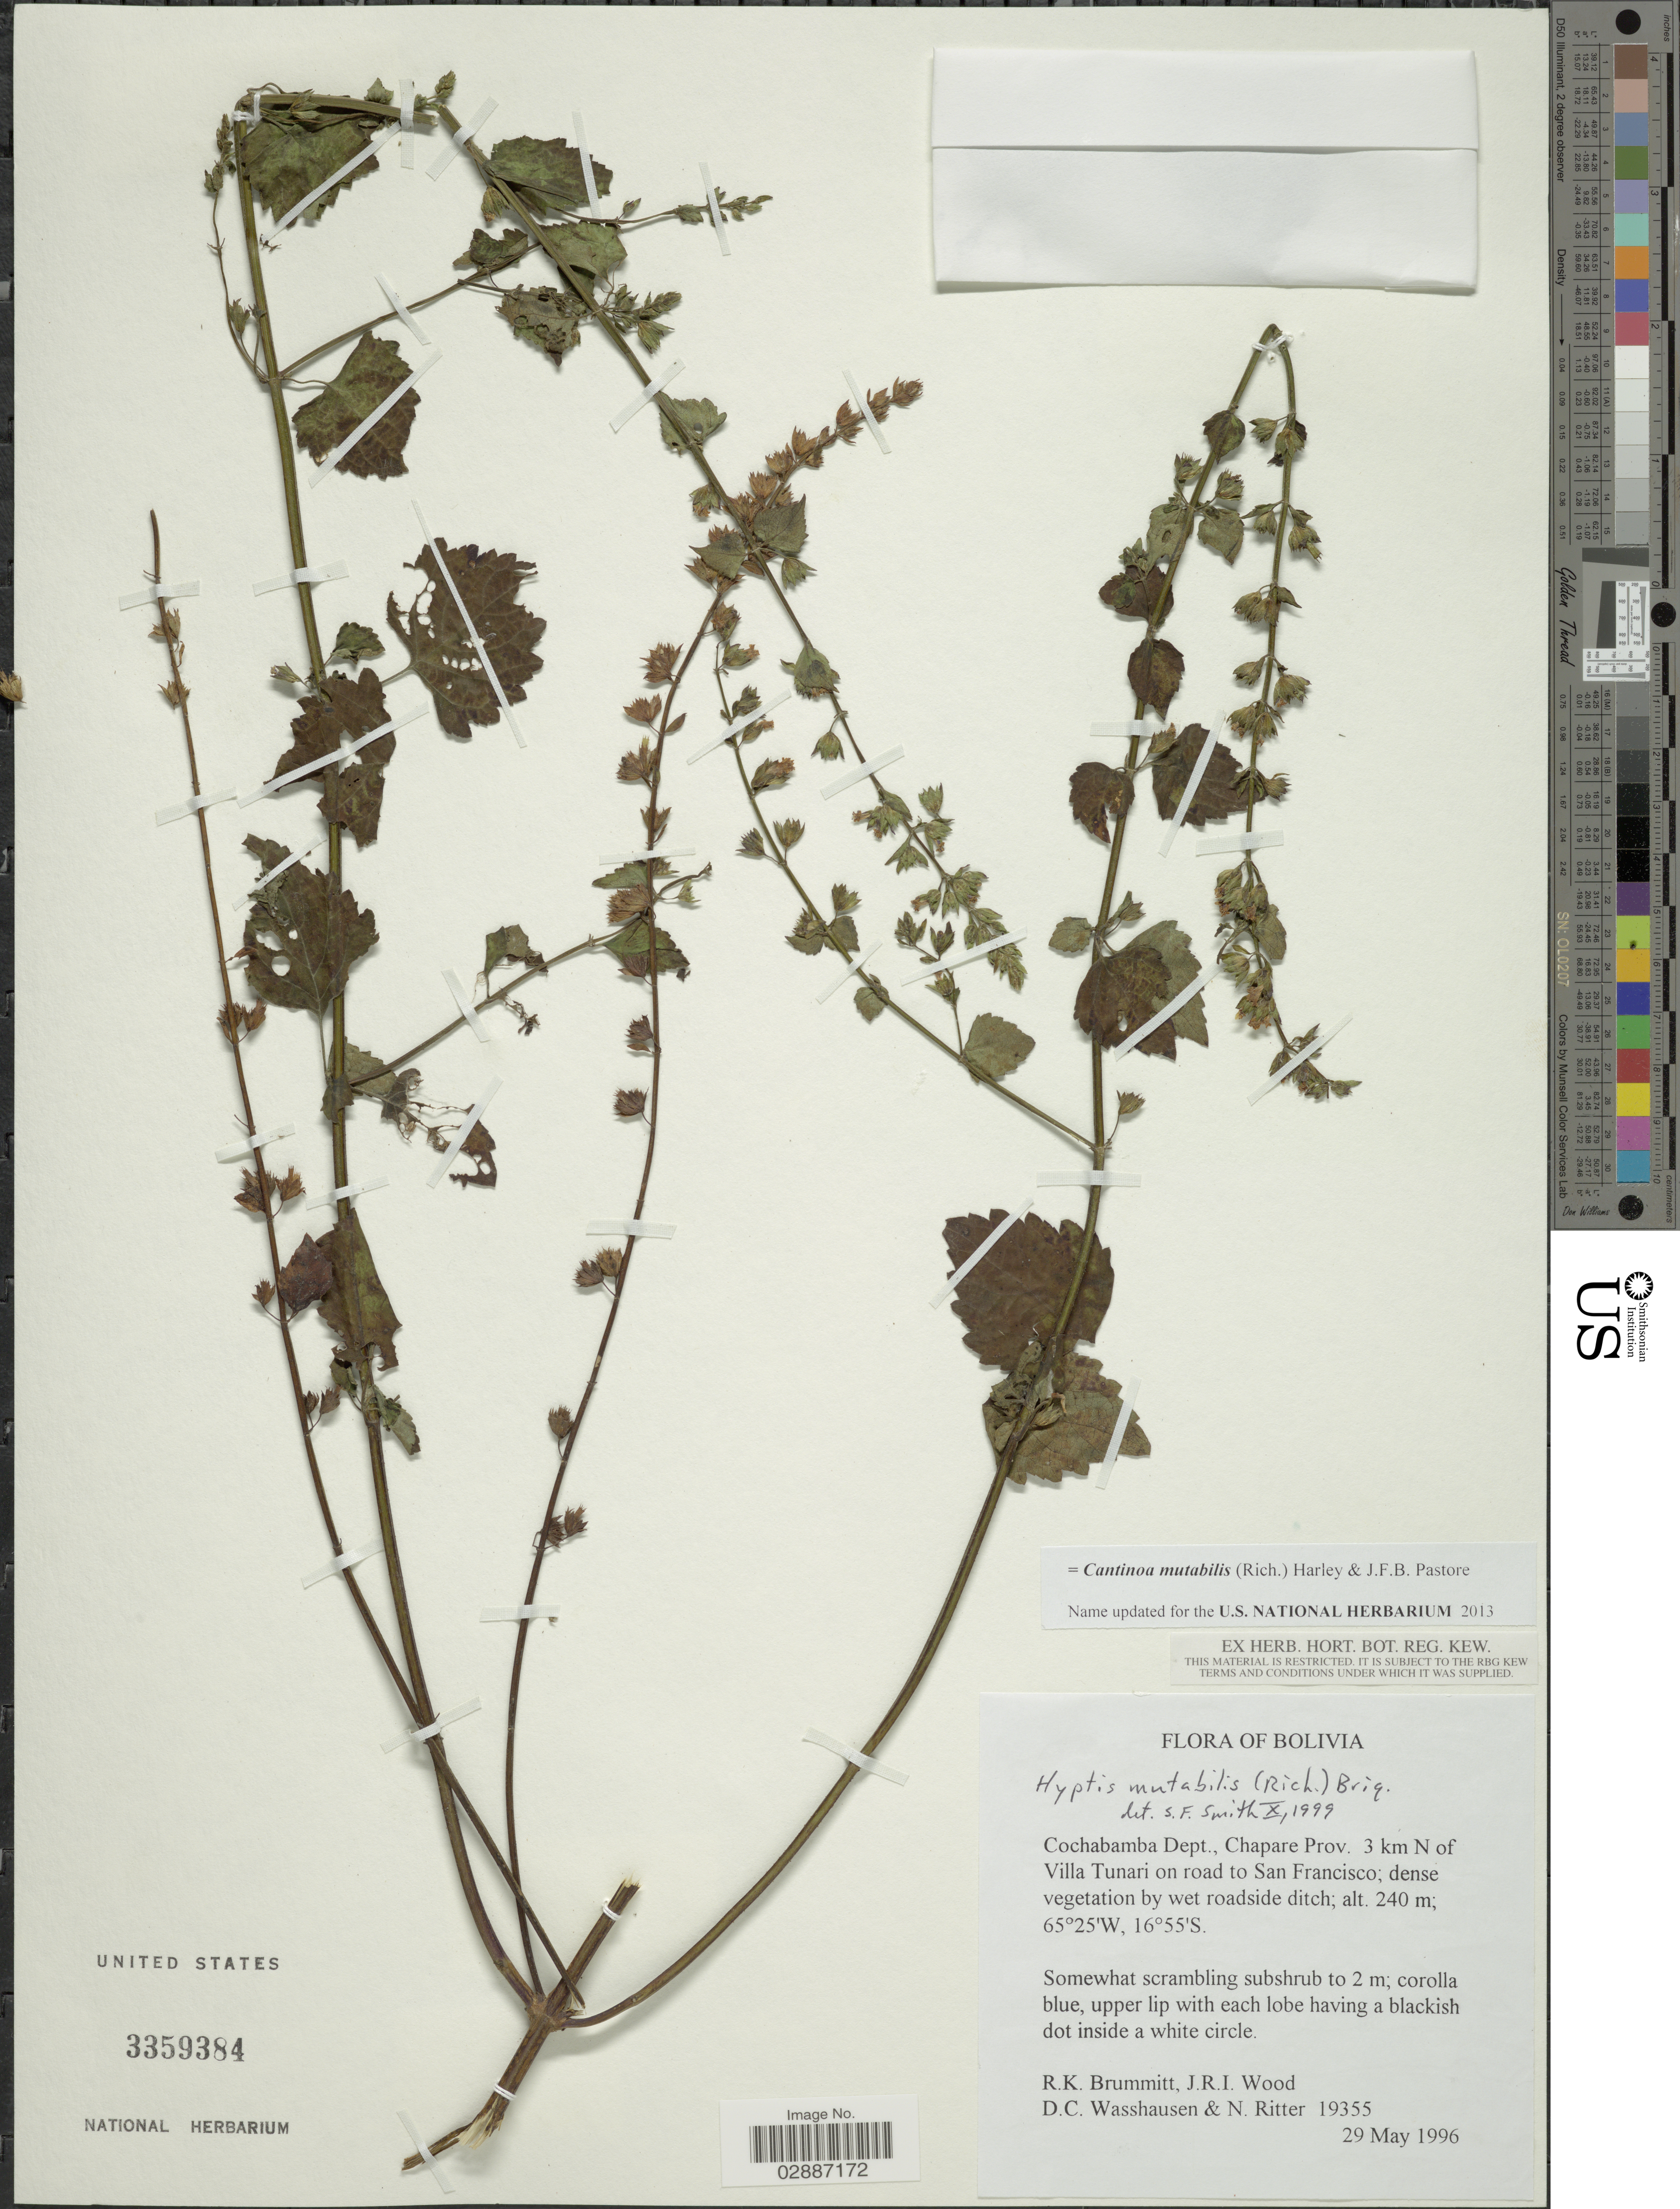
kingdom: Plantae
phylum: Tracheophyta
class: Magnoliopsida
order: Lamiales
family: Lamiaceae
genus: Cantinoa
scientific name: Cantinoa mutabilis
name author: (Epling) Harley & J.F.B. Pastore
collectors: R. K. Brummitt, J. R. I. Wood, D. C. Wasshausen & N. Ritter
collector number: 19355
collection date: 1996-05-29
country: Bolivia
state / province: Cochabamba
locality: Cochabamba Dept., Chapare Prov. 3 km N of Villa Tunari on road to San Francisco.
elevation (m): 240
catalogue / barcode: US 3359384